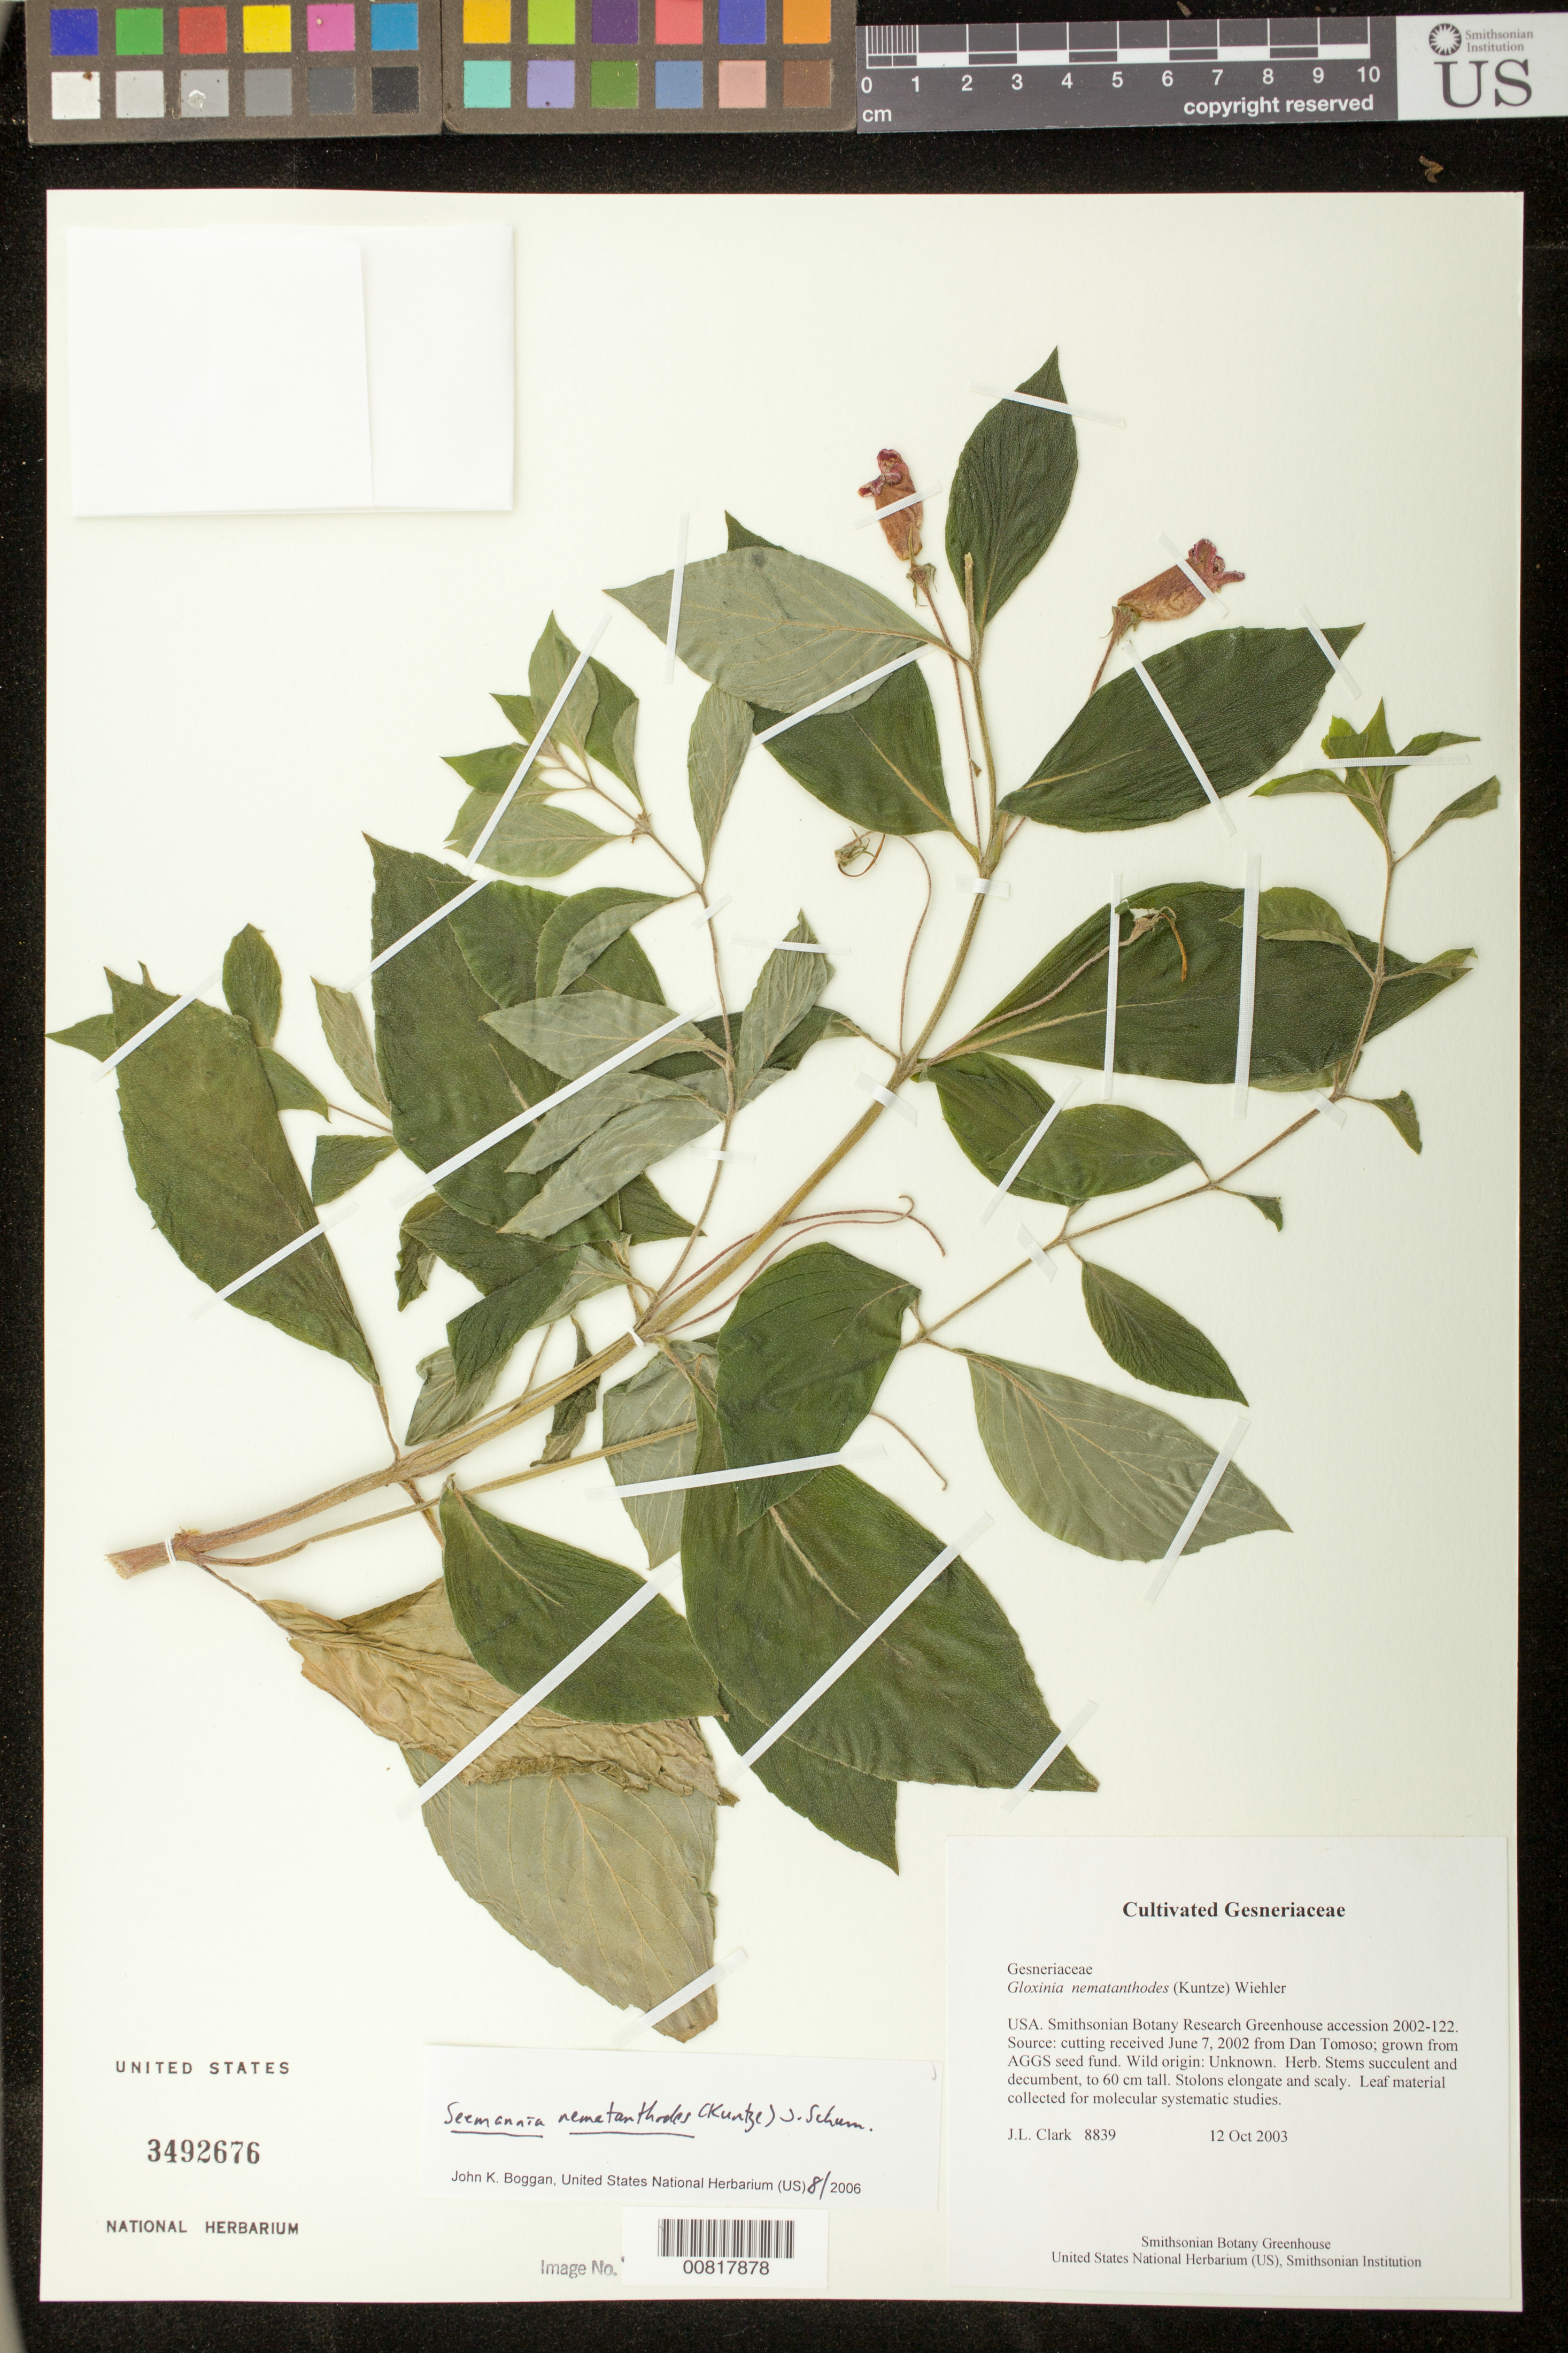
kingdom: Plantae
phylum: Tracheophyta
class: Magnoliopsida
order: Lamiales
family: Gesneriaceae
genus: Seemannia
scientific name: Seemannia nematanthodes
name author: (Kuntze) K. Schum.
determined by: Boggan, J. K., (US), NMNH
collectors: J. L. Clark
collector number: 8839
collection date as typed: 12 Oct 2003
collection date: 2003-10-12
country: United States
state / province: District of Columbia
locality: Botany Research Greenhouses, Smithsonian Institution, Washington, DC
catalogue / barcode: US 3492676